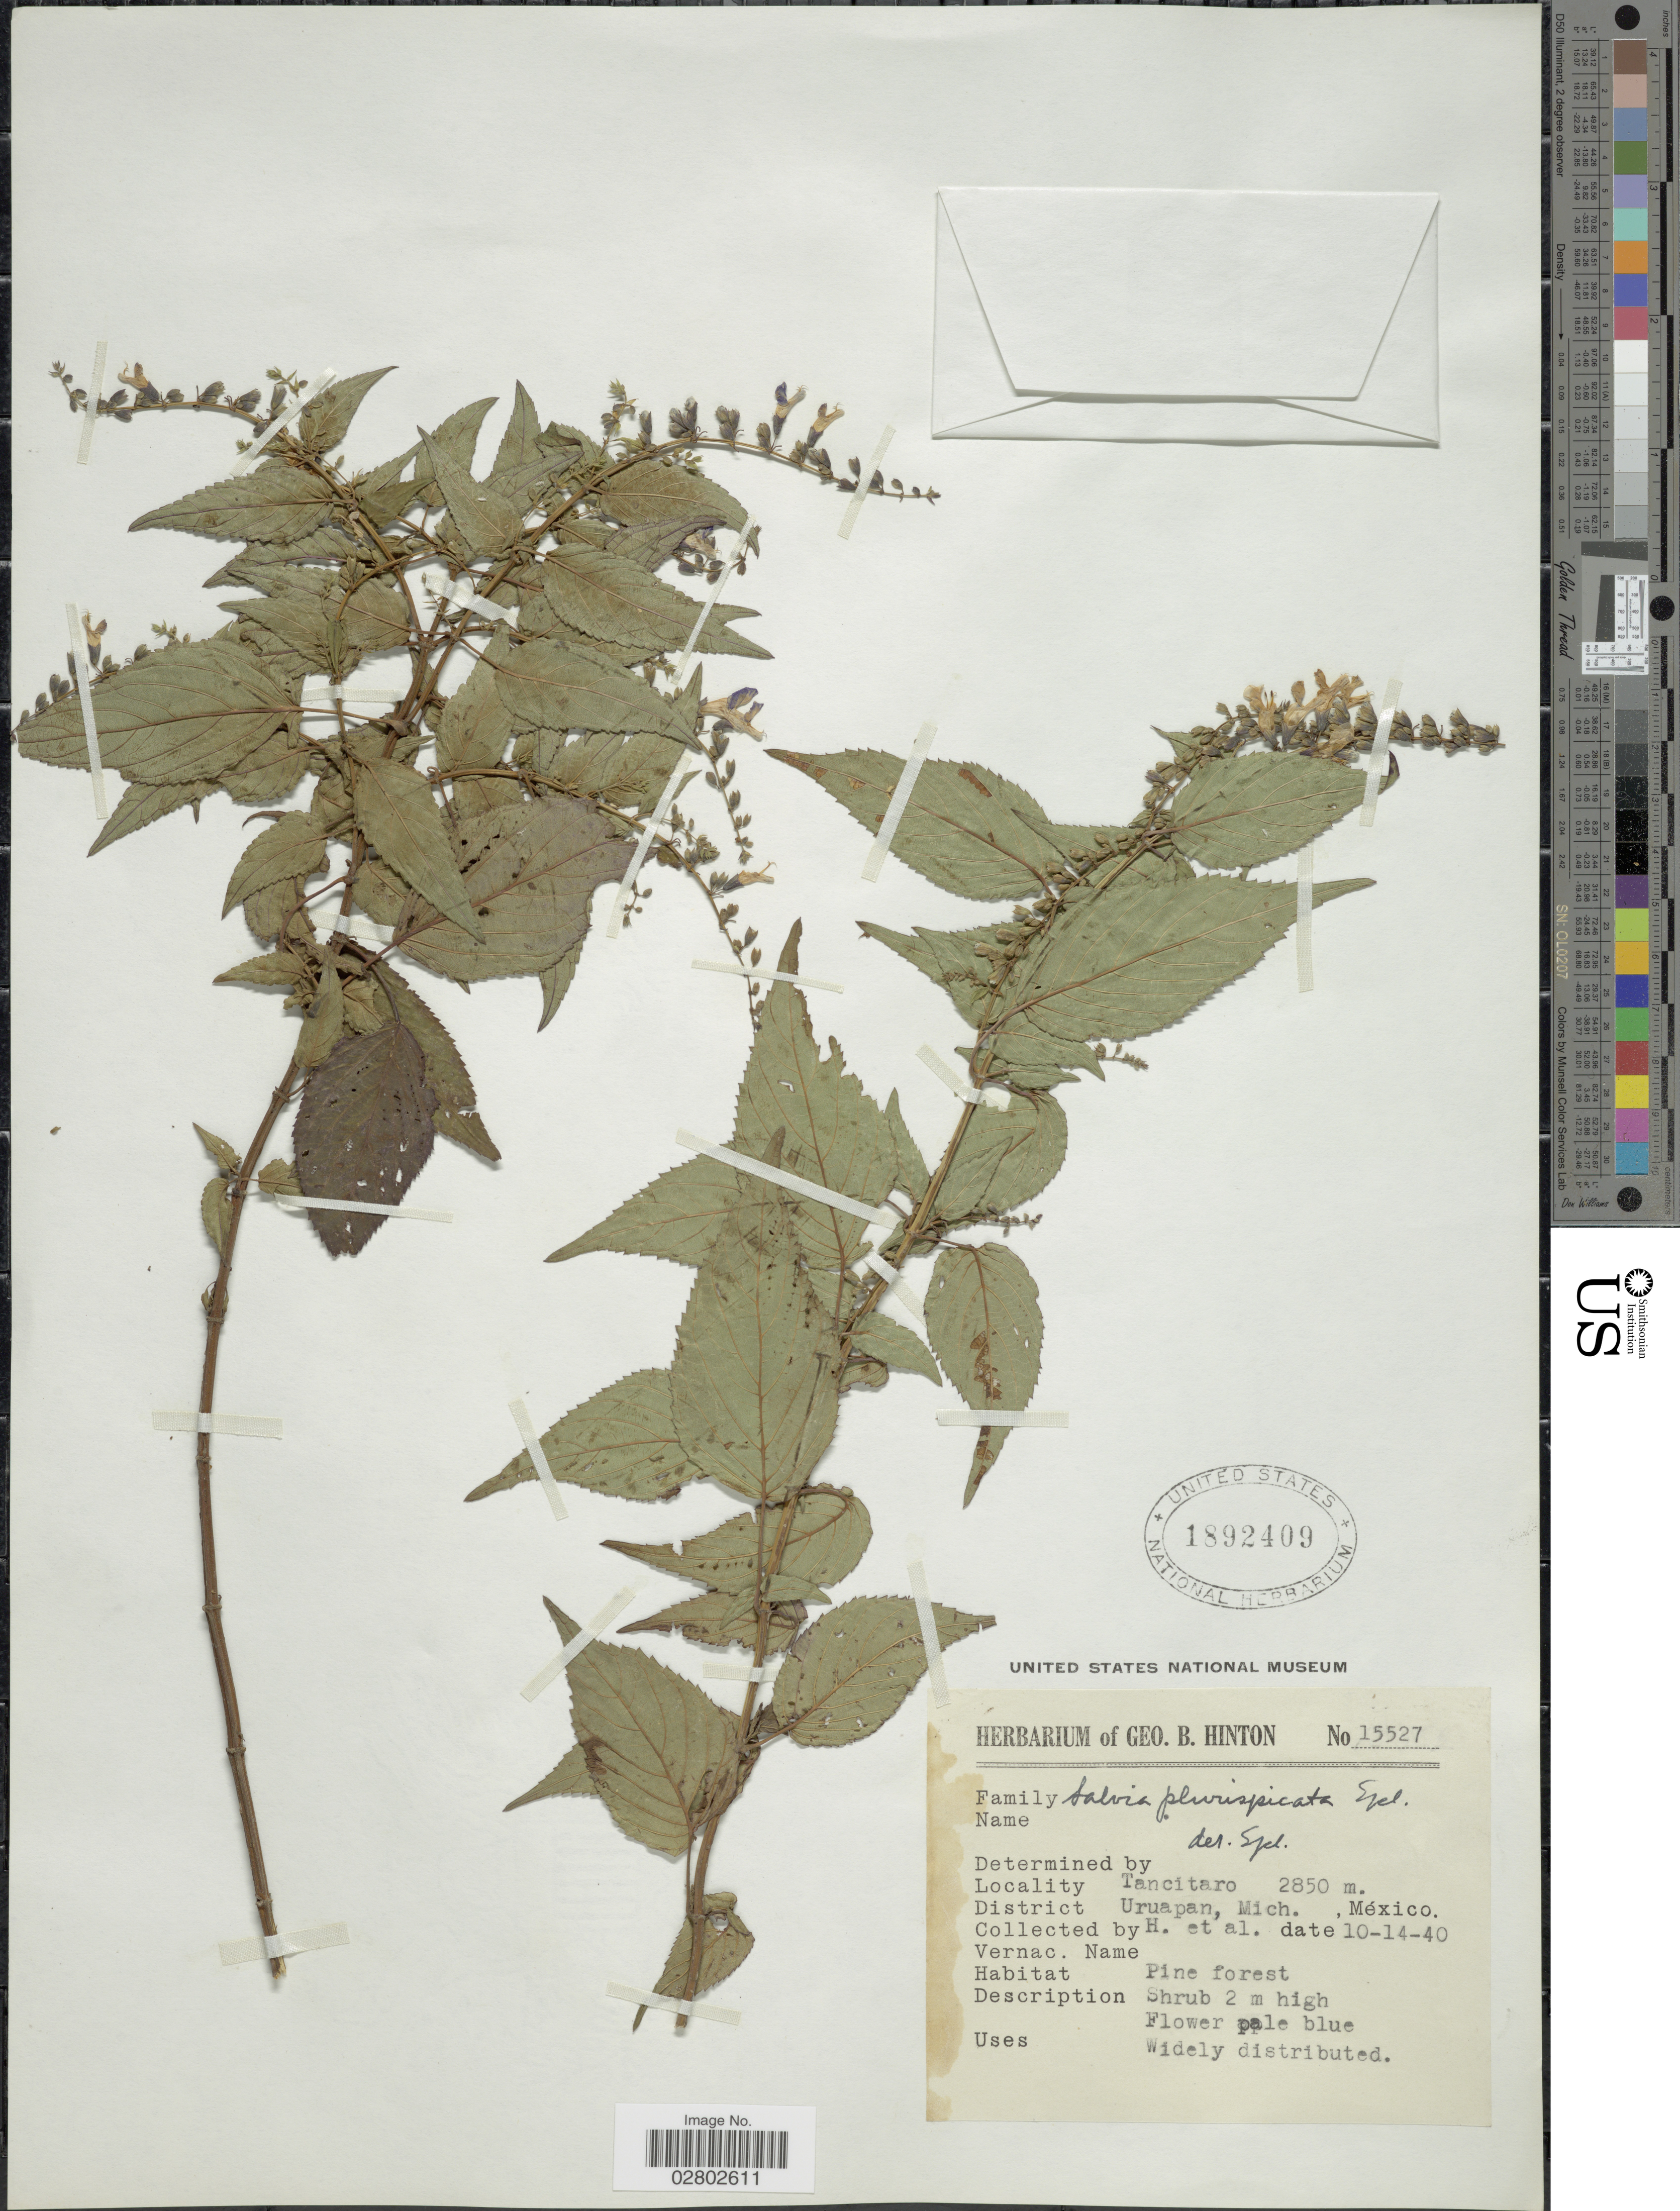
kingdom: Plantae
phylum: Tracheophyta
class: Magnoliopsida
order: Lamiales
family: Lamiaceae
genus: Salvia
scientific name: Salvia plurispicata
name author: Epling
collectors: G. B. Hinton & et al.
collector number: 15527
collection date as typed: Transcribed d/m/y: 14/10/40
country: Mexico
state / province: Michoacán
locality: Tancitaro, District Uruapan.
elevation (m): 2850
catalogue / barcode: US 1892409